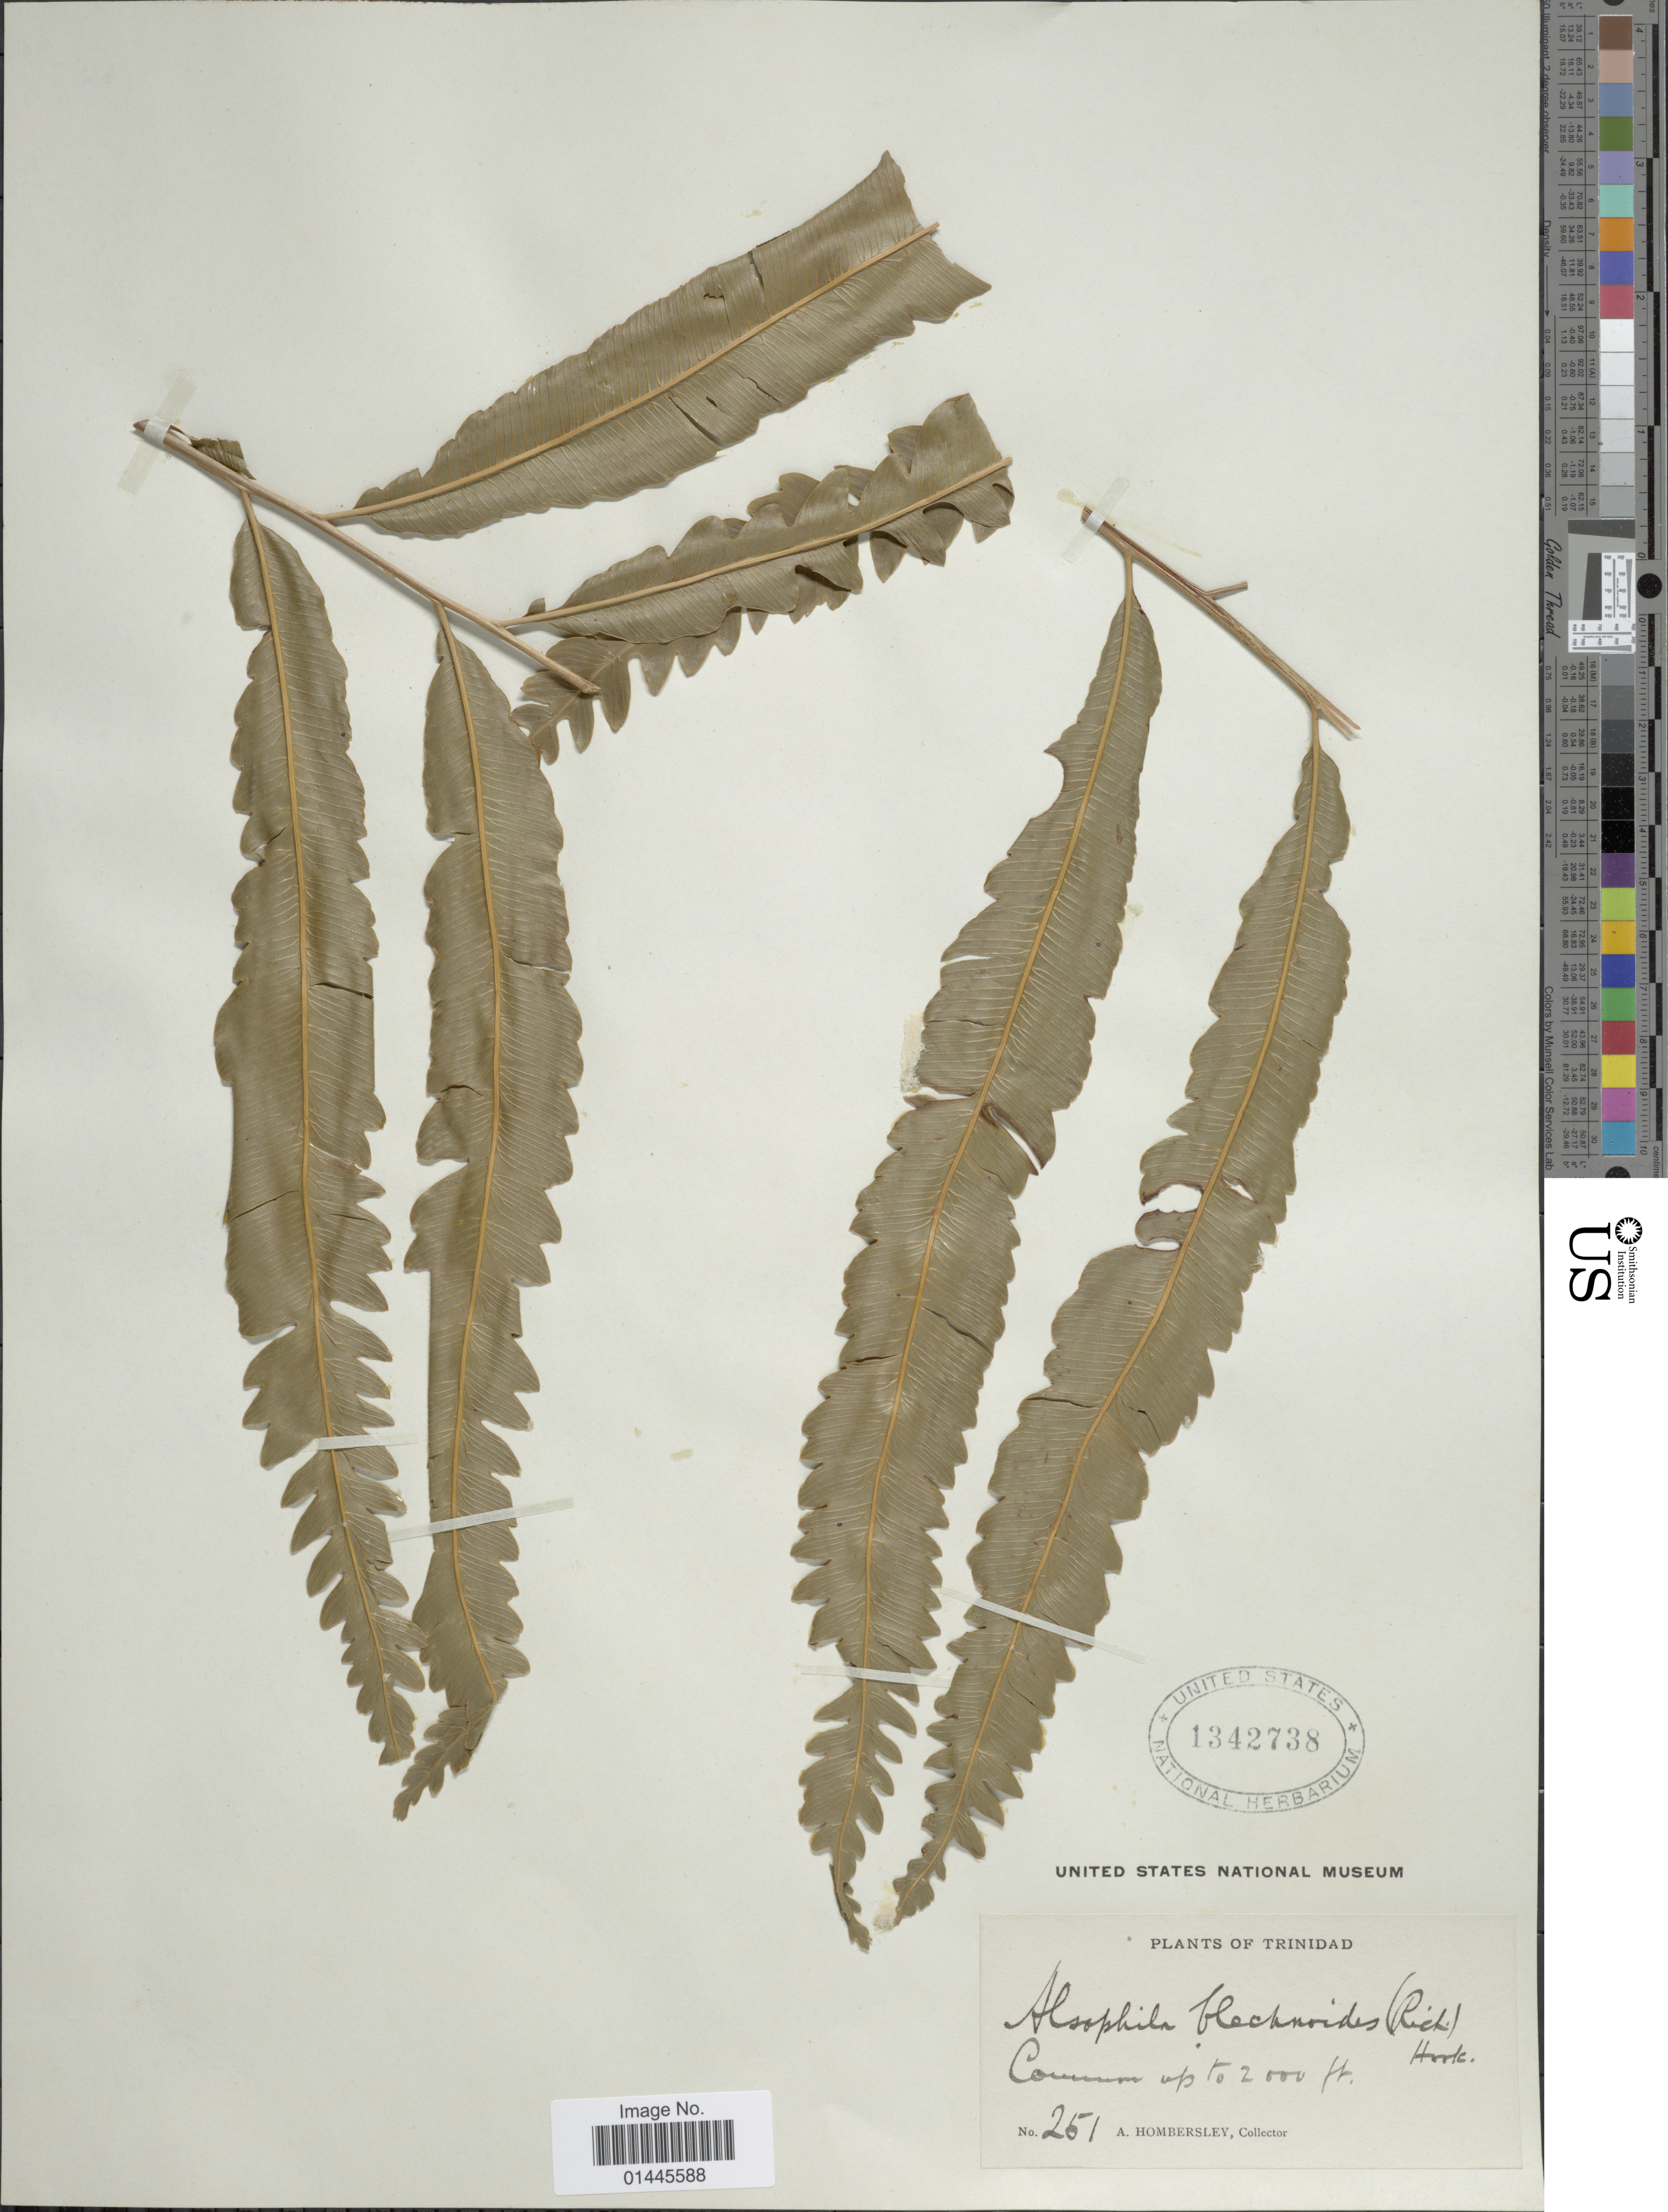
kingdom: Plantae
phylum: Tracheophyta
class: Polypodiopsida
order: Cyatheales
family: Metaxyaceae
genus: Metaxya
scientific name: Metaxya rostrata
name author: (Kunth) C. Presl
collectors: A. Hombersley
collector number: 251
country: Trinidad and Tobago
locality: Trinidad.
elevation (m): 610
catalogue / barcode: US 1342738